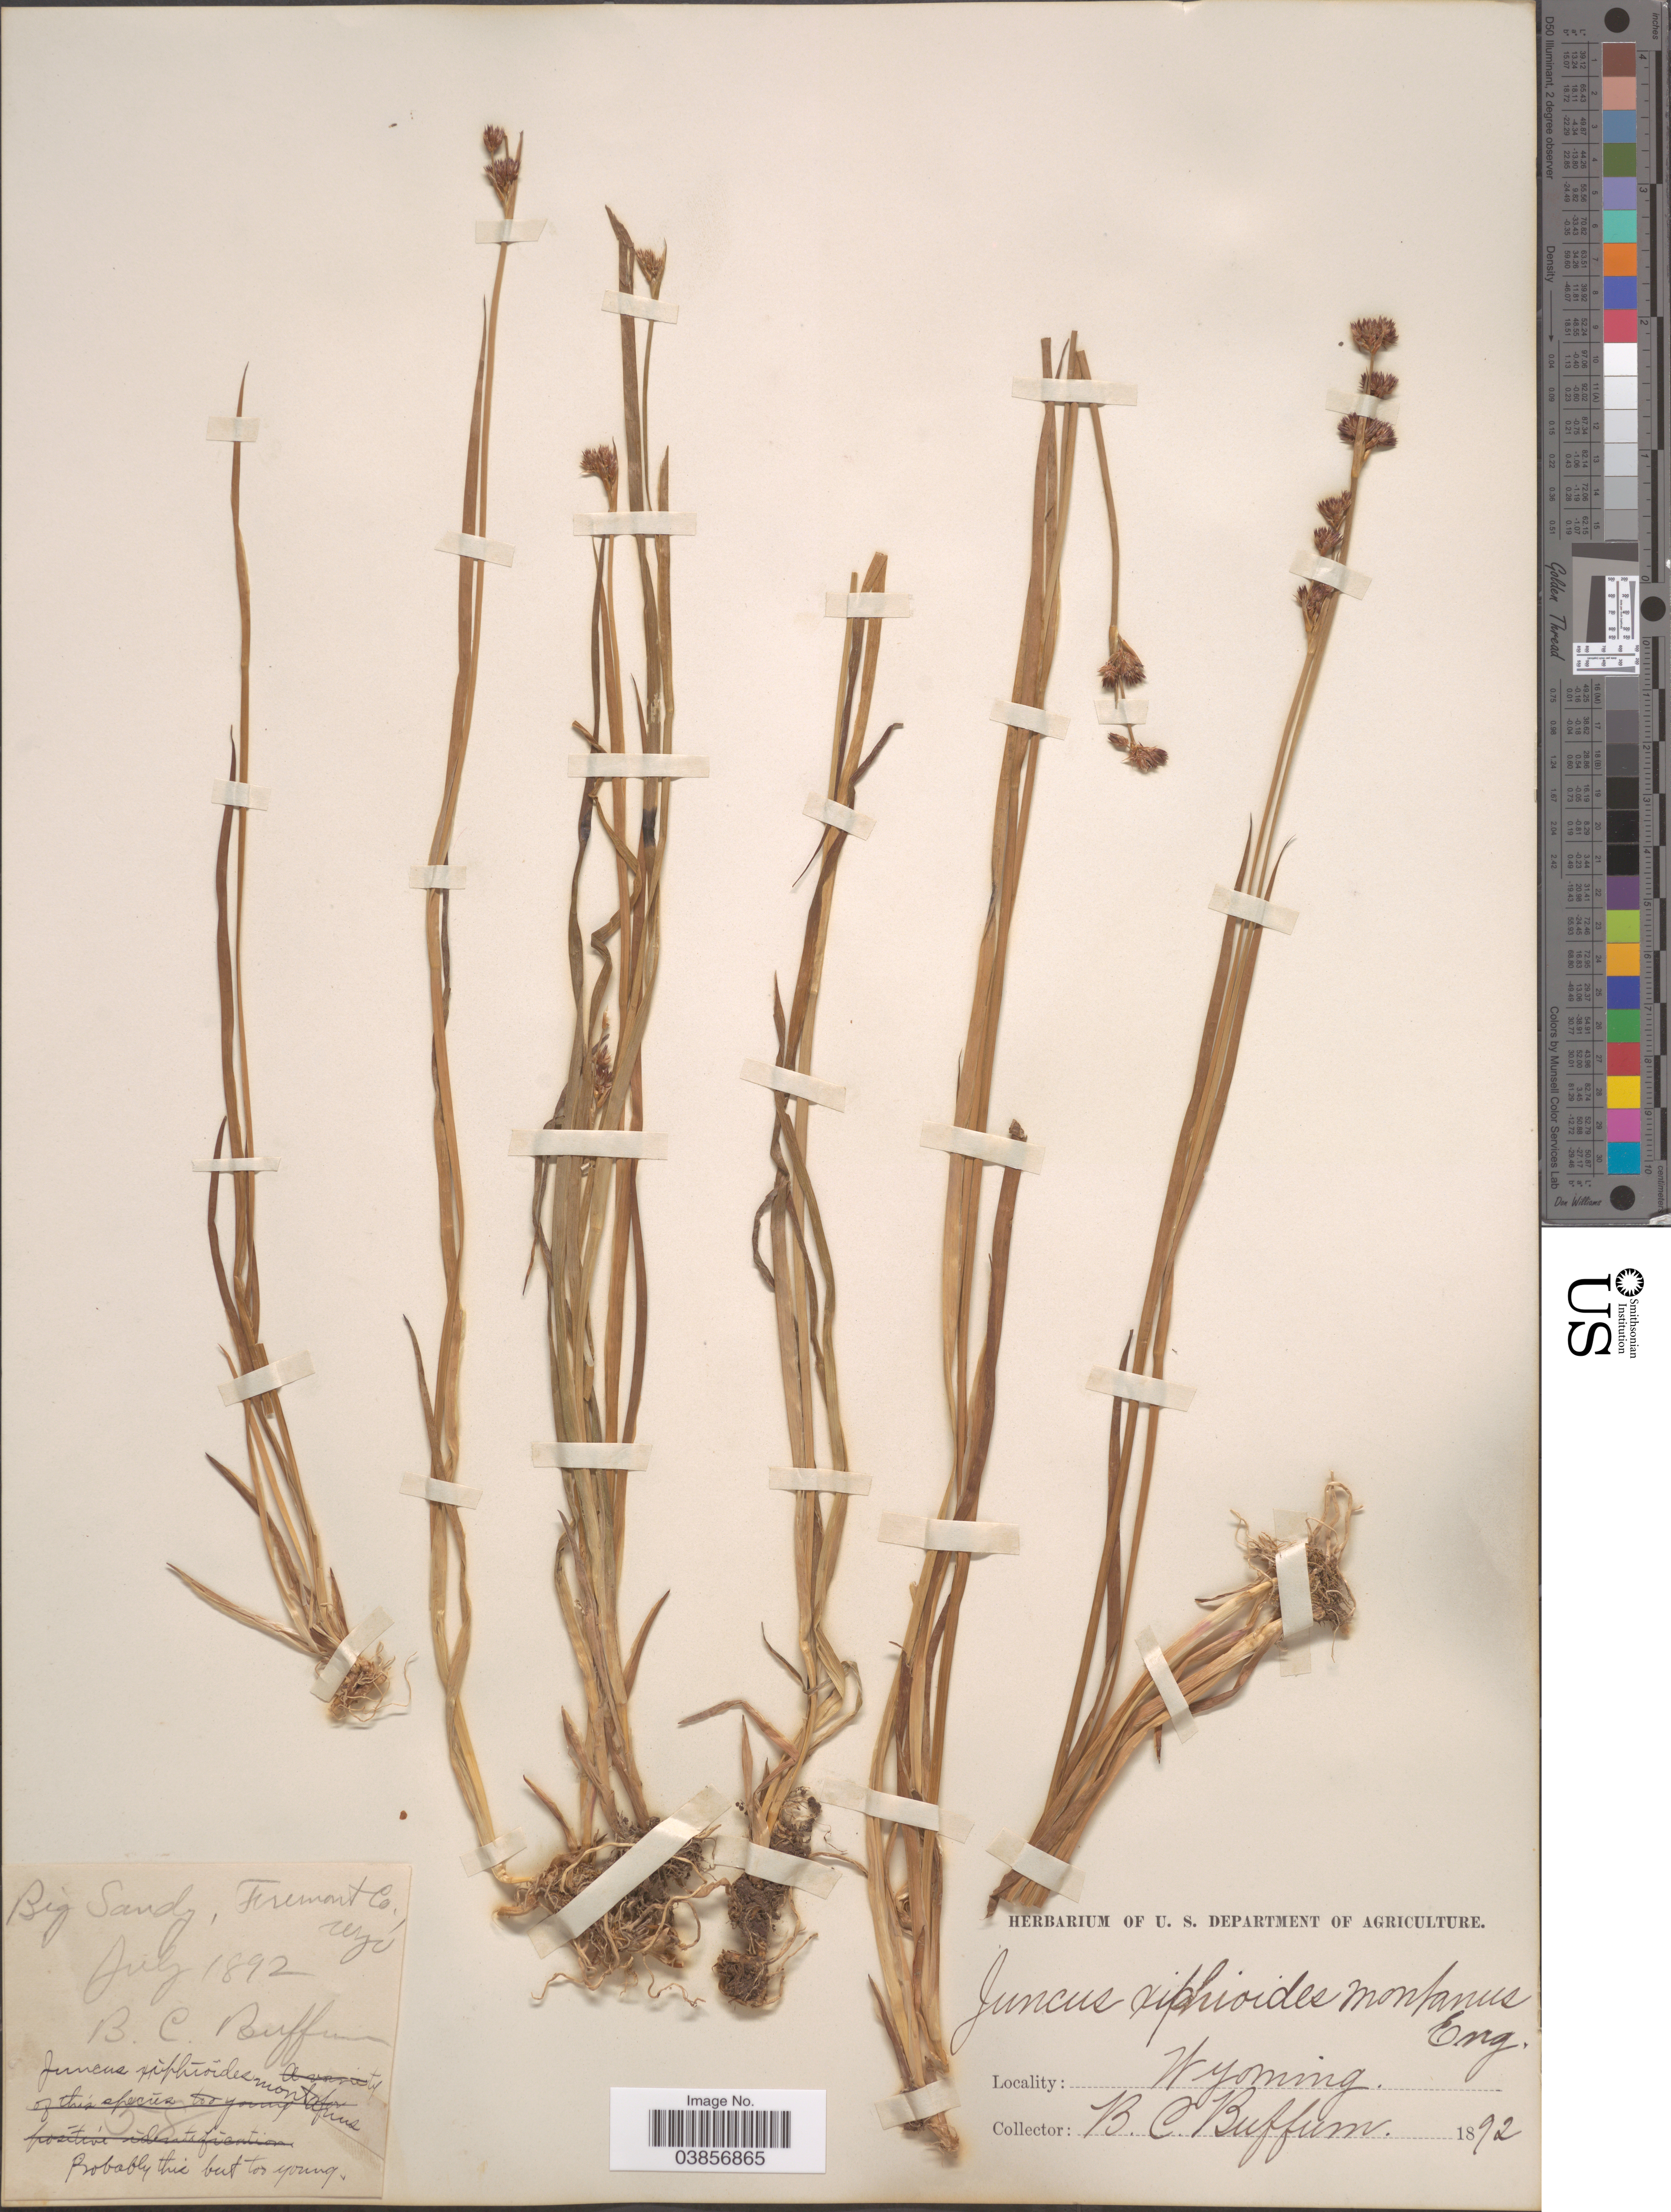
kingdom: Plantae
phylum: Tracheophyta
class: Liliopsida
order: Poales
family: Juncaceae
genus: Juncus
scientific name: Juncus saximontanus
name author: A. Nelson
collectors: B. Buffum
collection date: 1892-07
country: United States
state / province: Wyoming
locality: Big Sandy, Fremont Co.